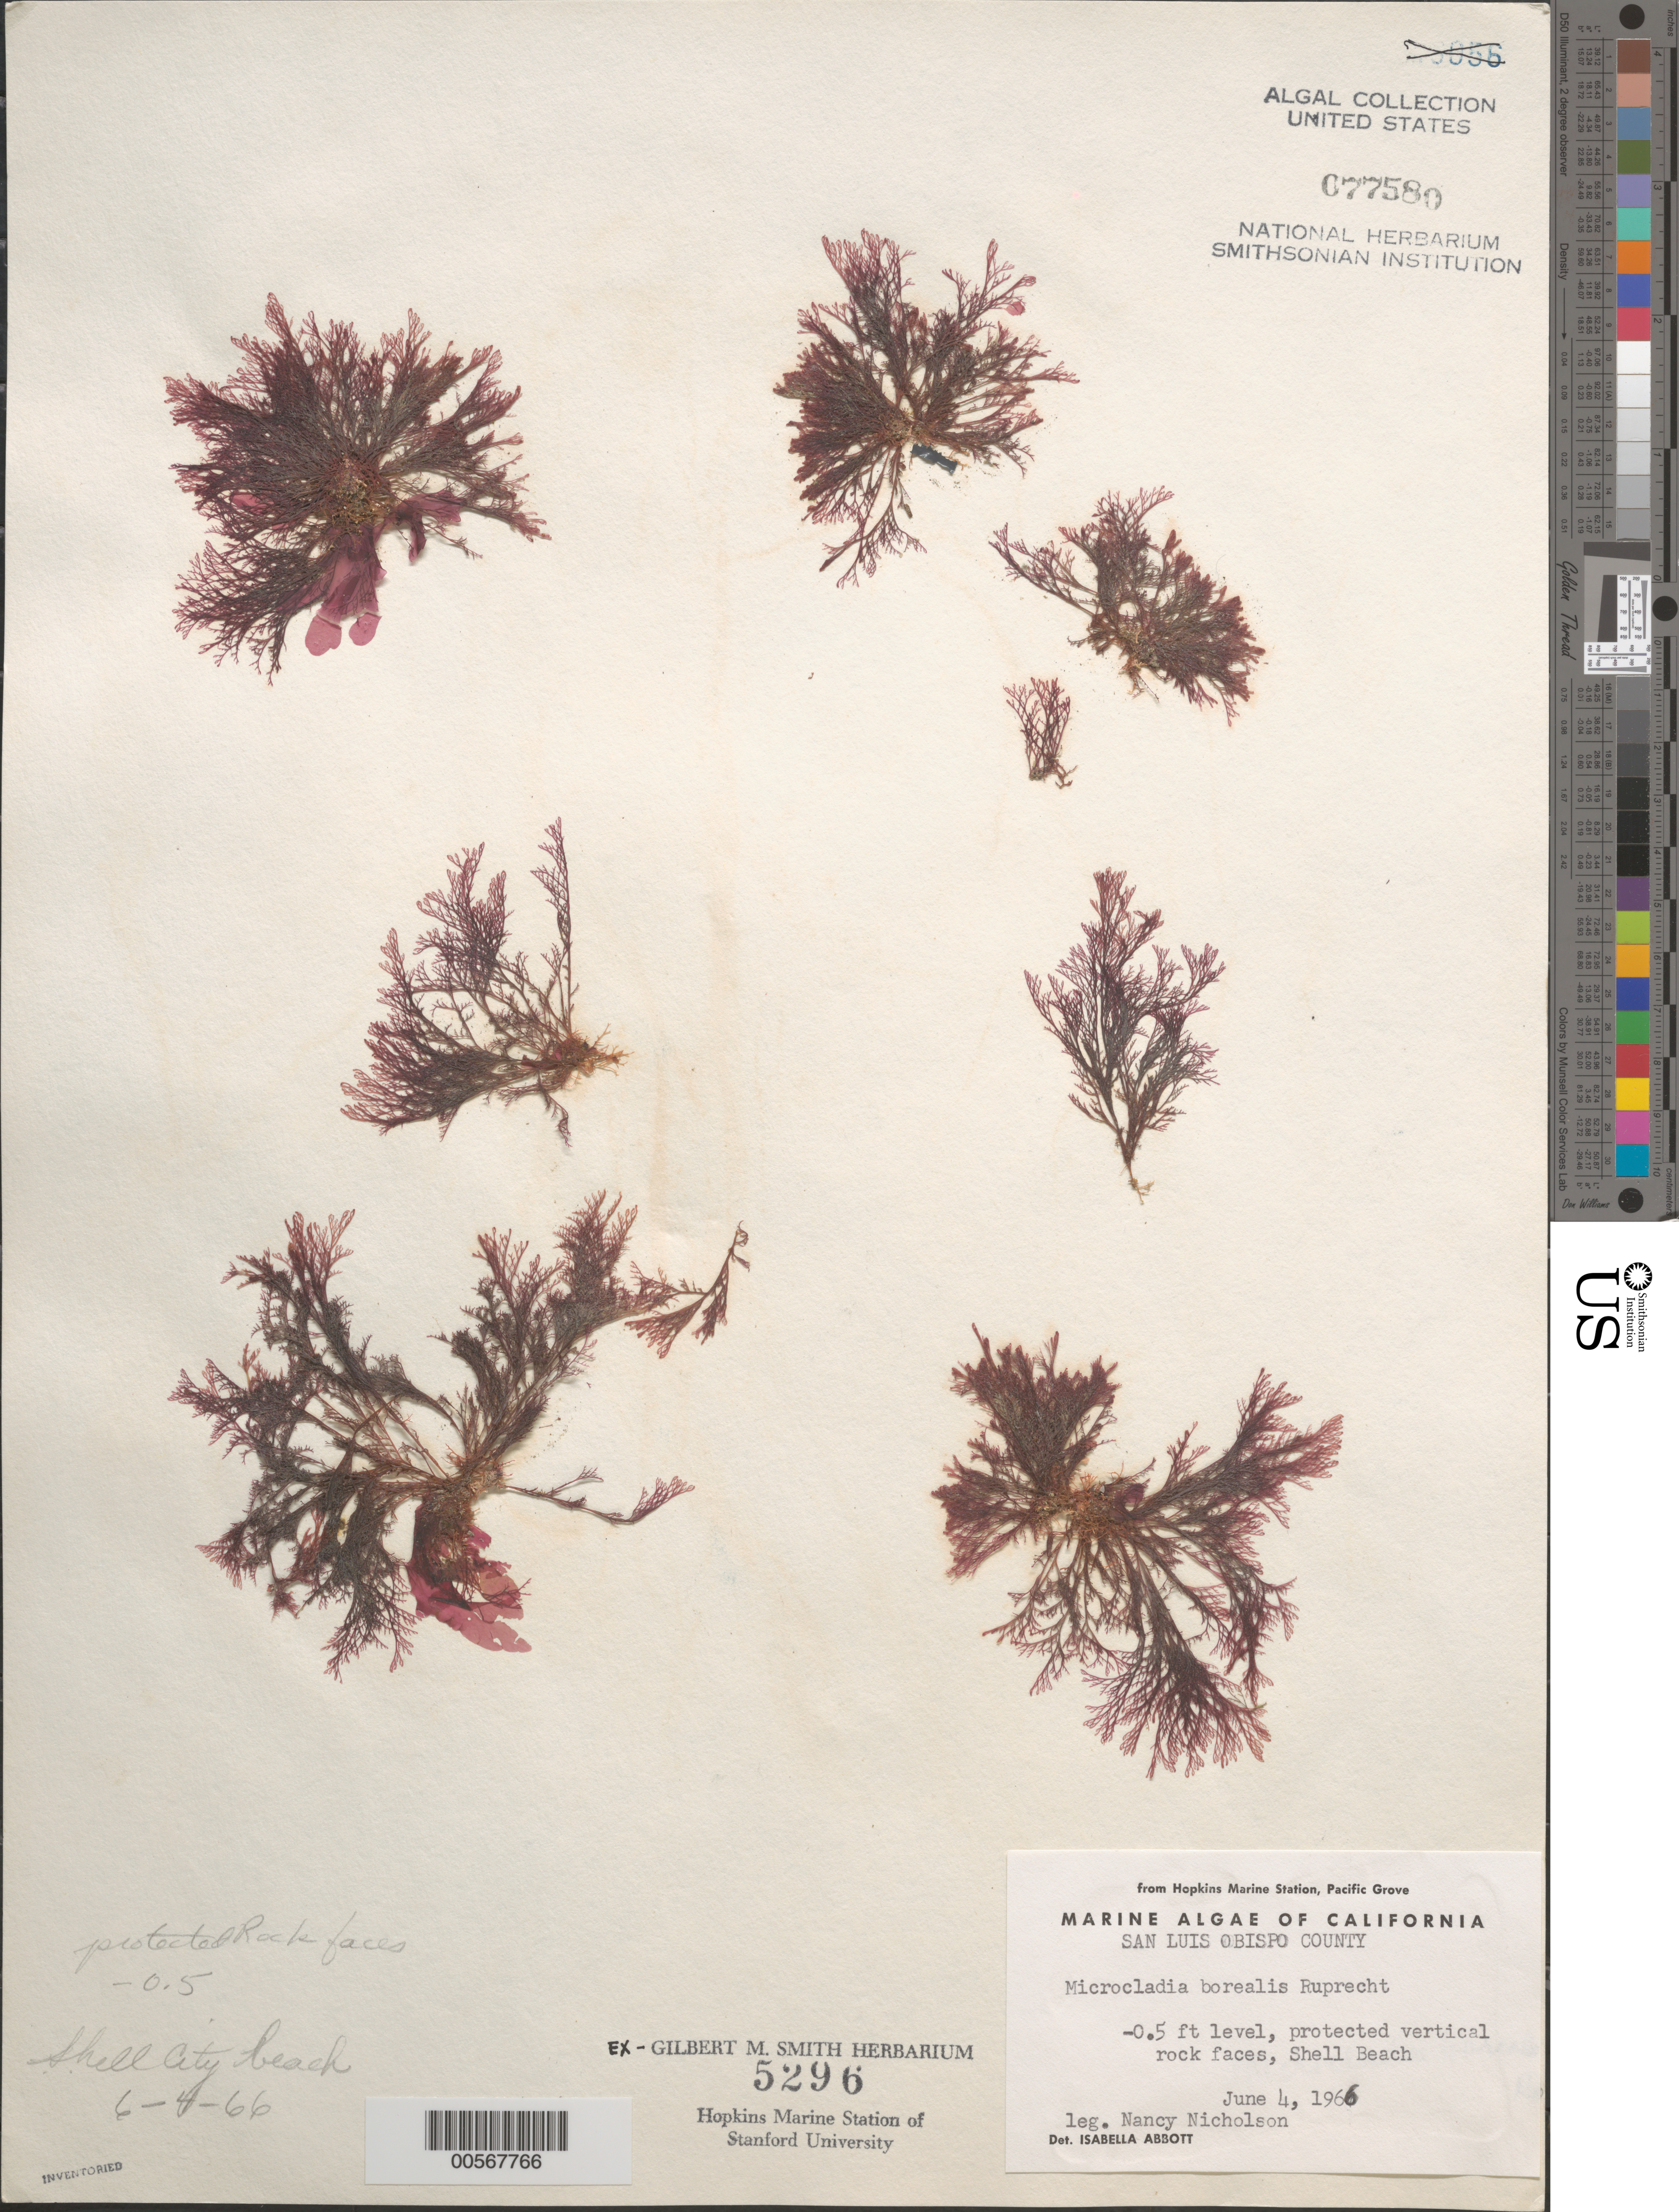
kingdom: Plantae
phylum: Rhodophyta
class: Florideophyceae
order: Ceramiales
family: Ceramiaceae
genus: Microcladia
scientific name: Microcladia borealis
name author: Rupr.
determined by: Abbott, Isabella A.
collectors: N. Nicholson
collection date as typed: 04 Jun 1966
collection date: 1966-06-04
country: United States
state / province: California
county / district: San Luis Obispo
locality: Shell Beach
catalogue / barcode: US 77580